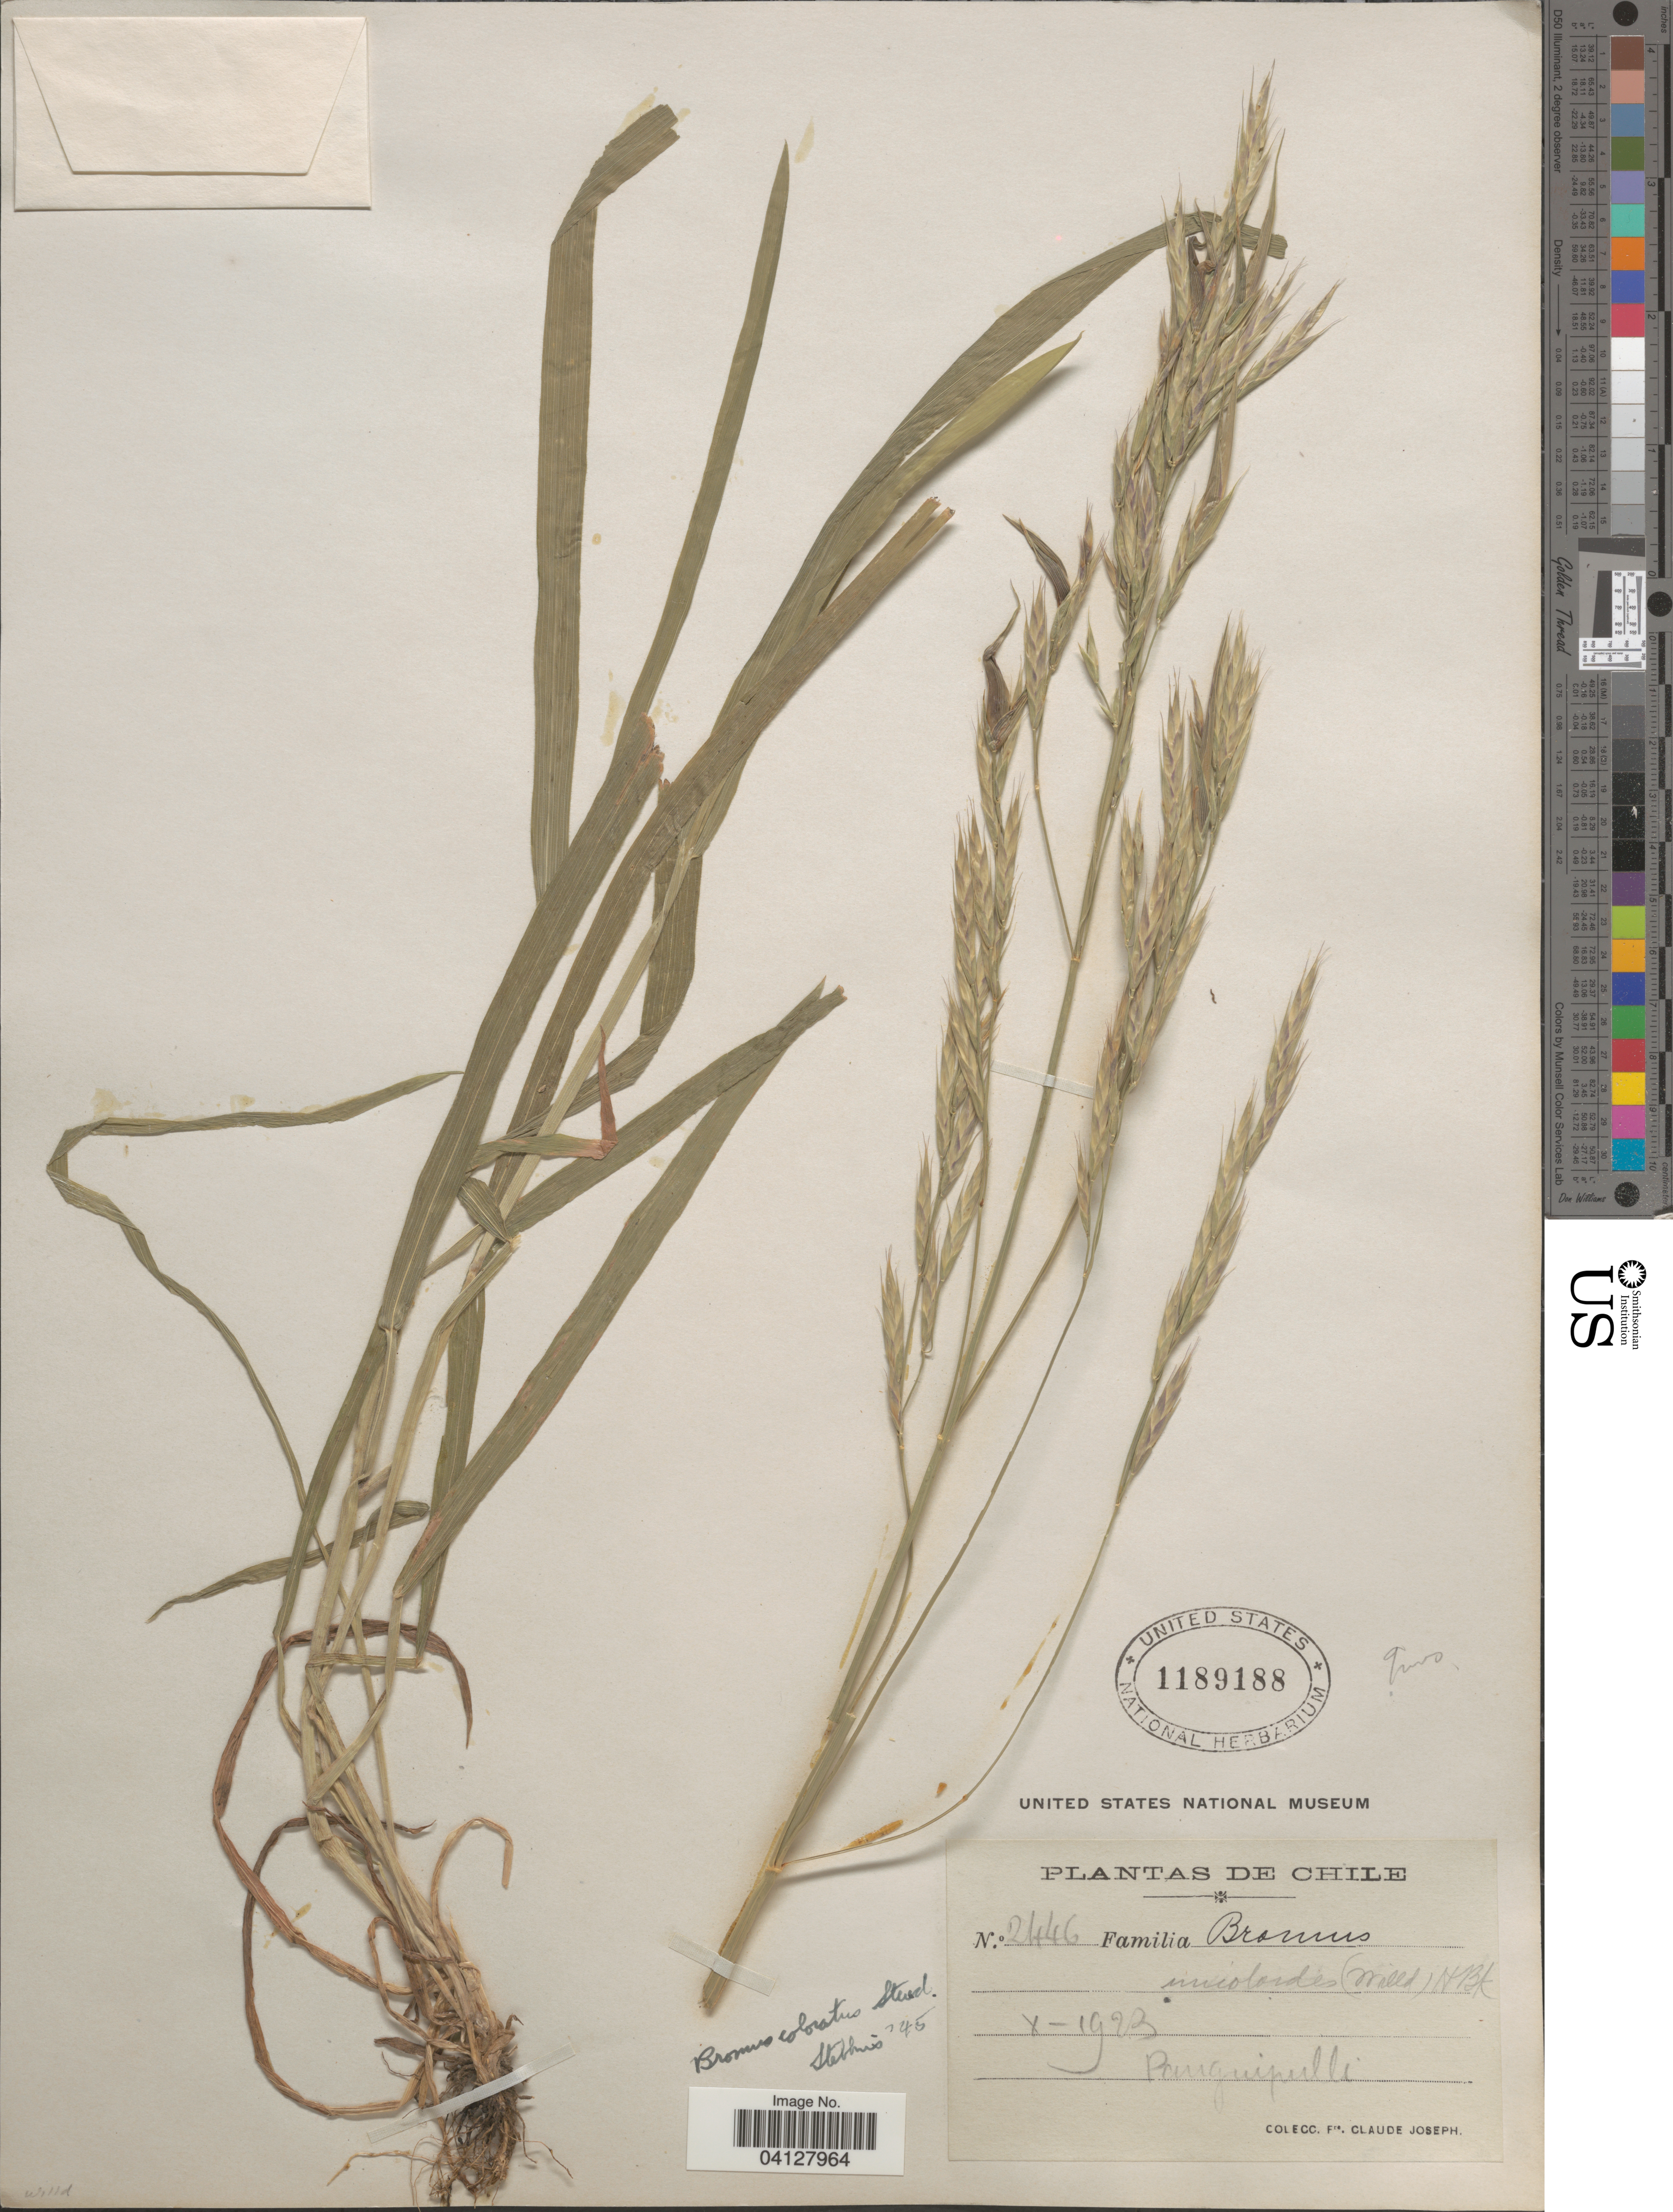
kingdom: Plantae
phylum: Tracheophyta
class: Liliopsida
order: Poales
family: Poaceae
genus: Bromus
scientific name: Bromus sp.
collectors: Bro. Claude-Joseph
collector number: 2446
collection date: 1923-10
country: Chile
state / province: Los Ríos (XIV)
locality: Panguipulli.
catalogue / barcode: US 1189188